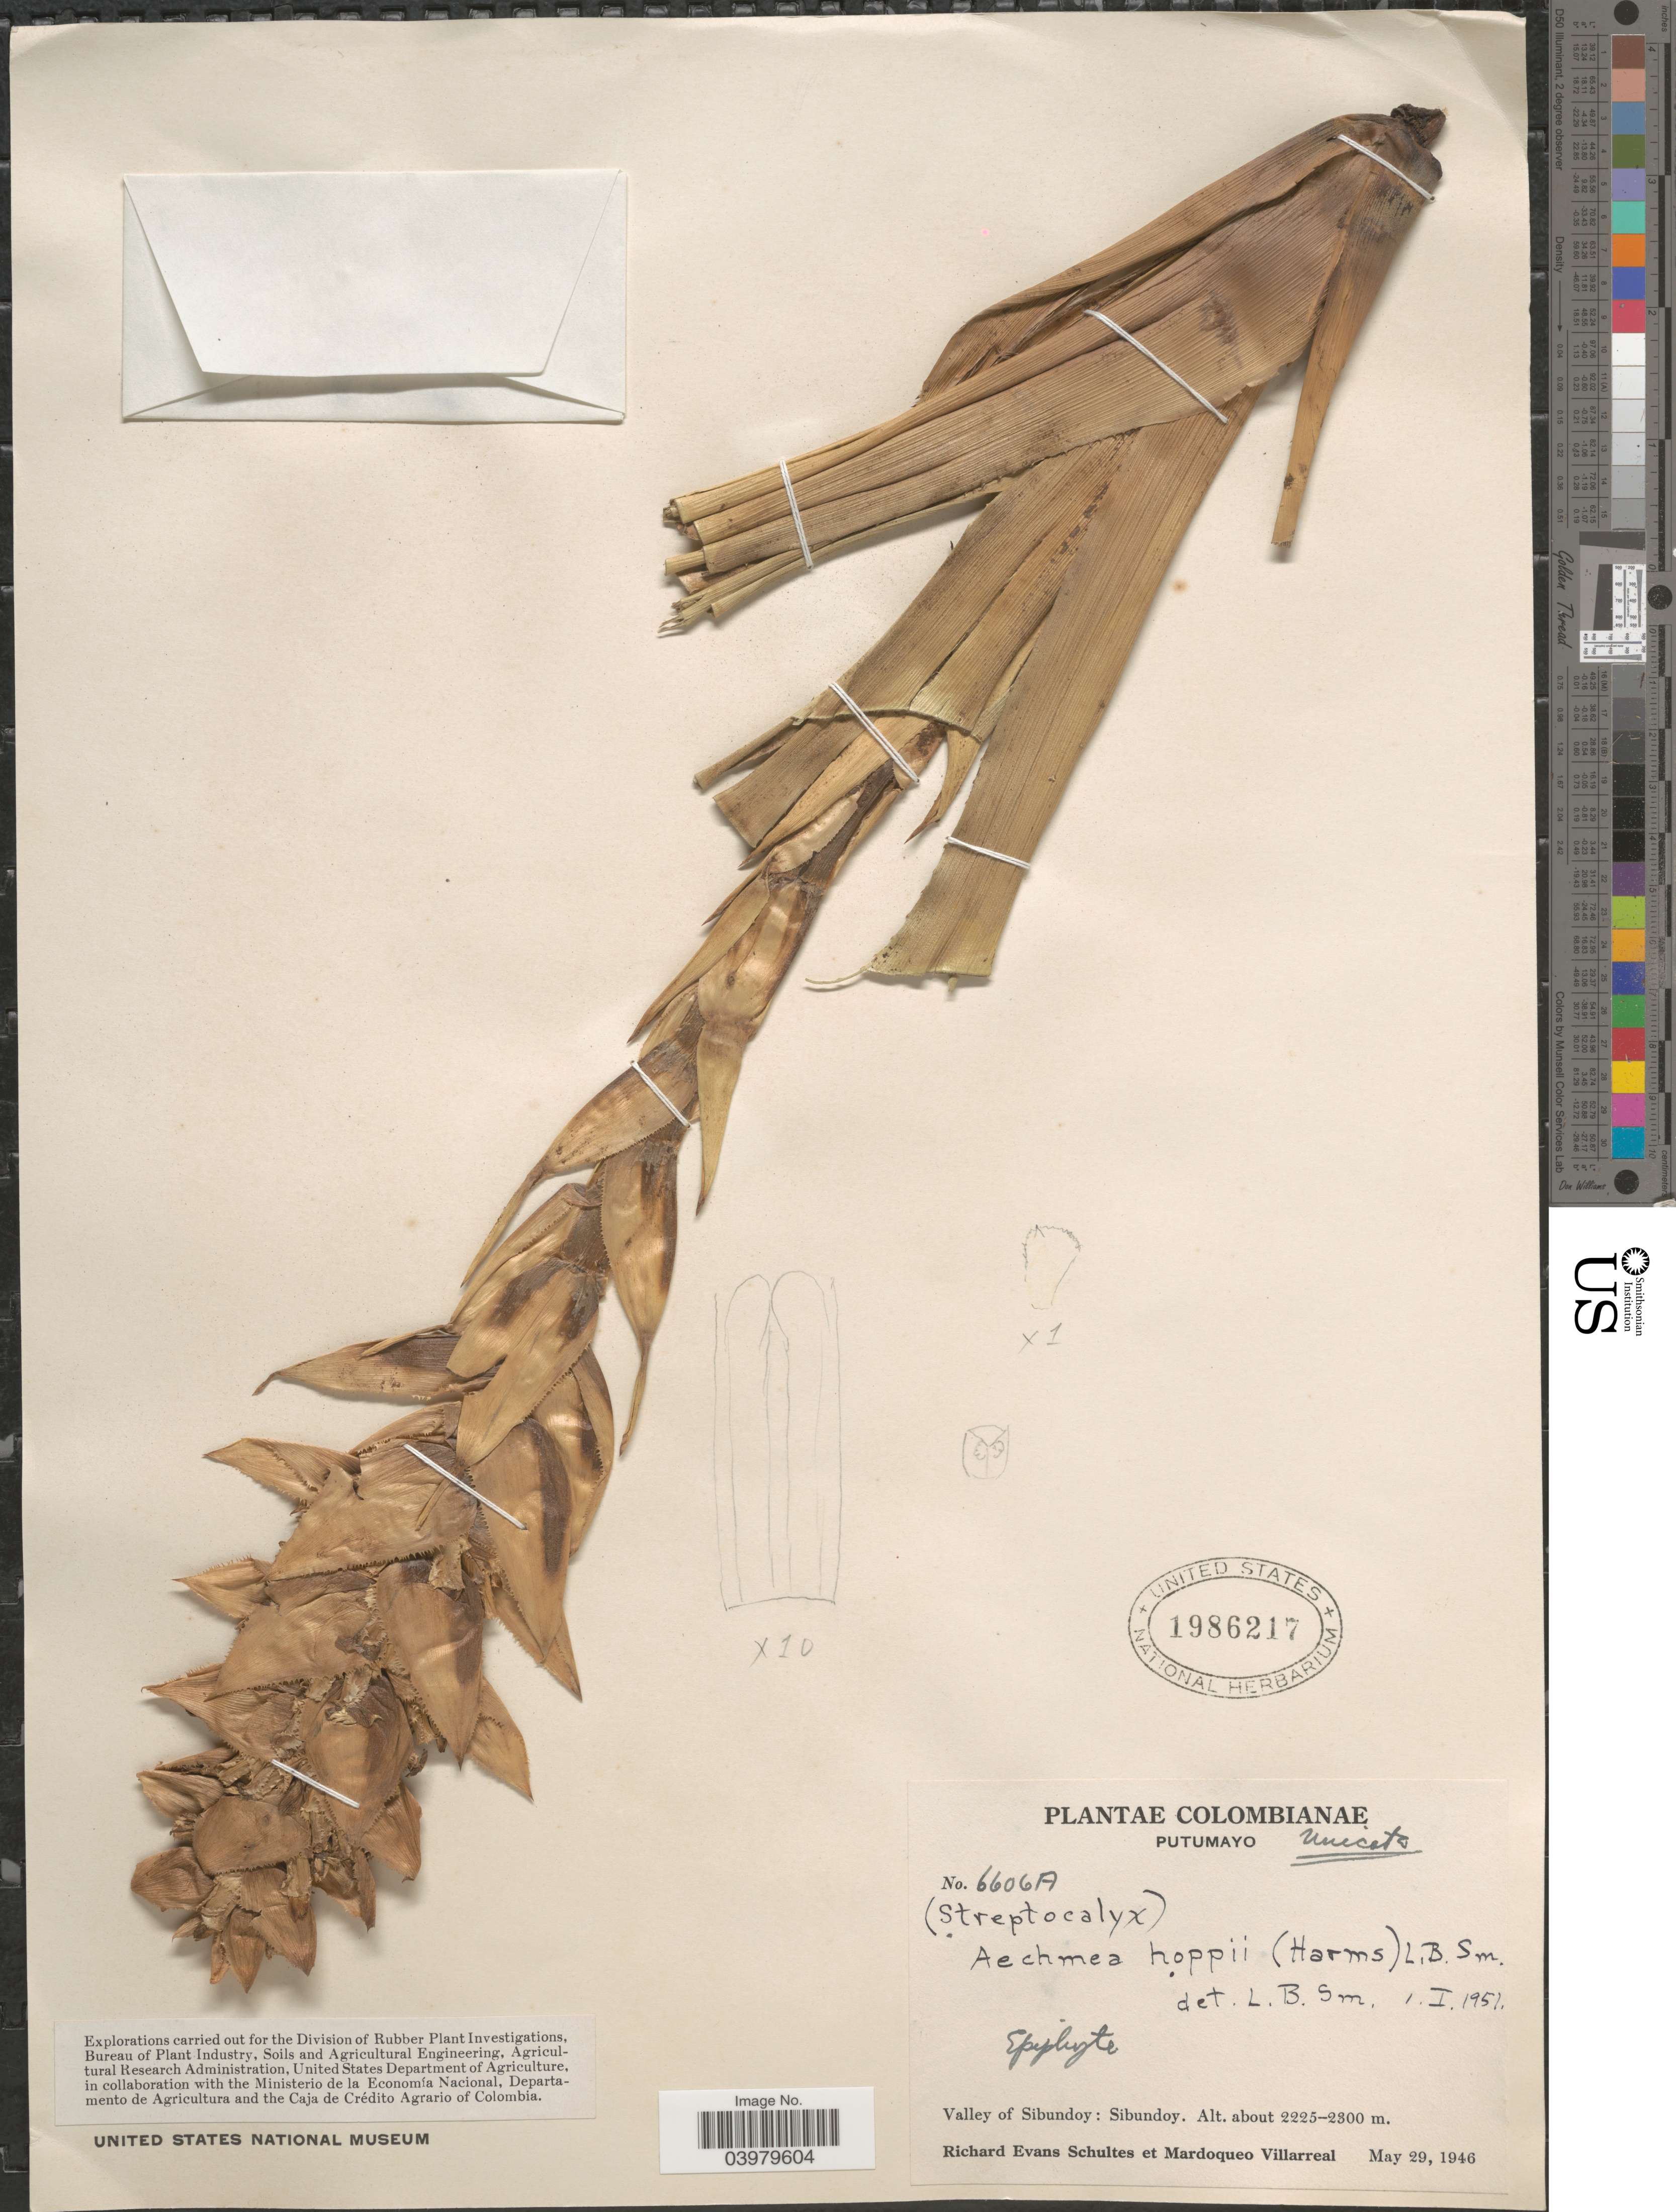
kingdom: Plantae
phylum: Tracheophyta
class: Liliopsida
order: Poales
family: Bromeliaceae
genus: Aechmea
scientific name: Aechmea hoppii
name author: (Harms) L.B. Sm.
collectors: R. E. Schultes & M. Villarreal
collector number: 6606A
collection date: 1946-05-29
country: Colombia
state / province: Putumayo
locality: Valley of Sibundoy: Sibundoy.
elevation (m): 2225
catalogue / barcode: US 1986217